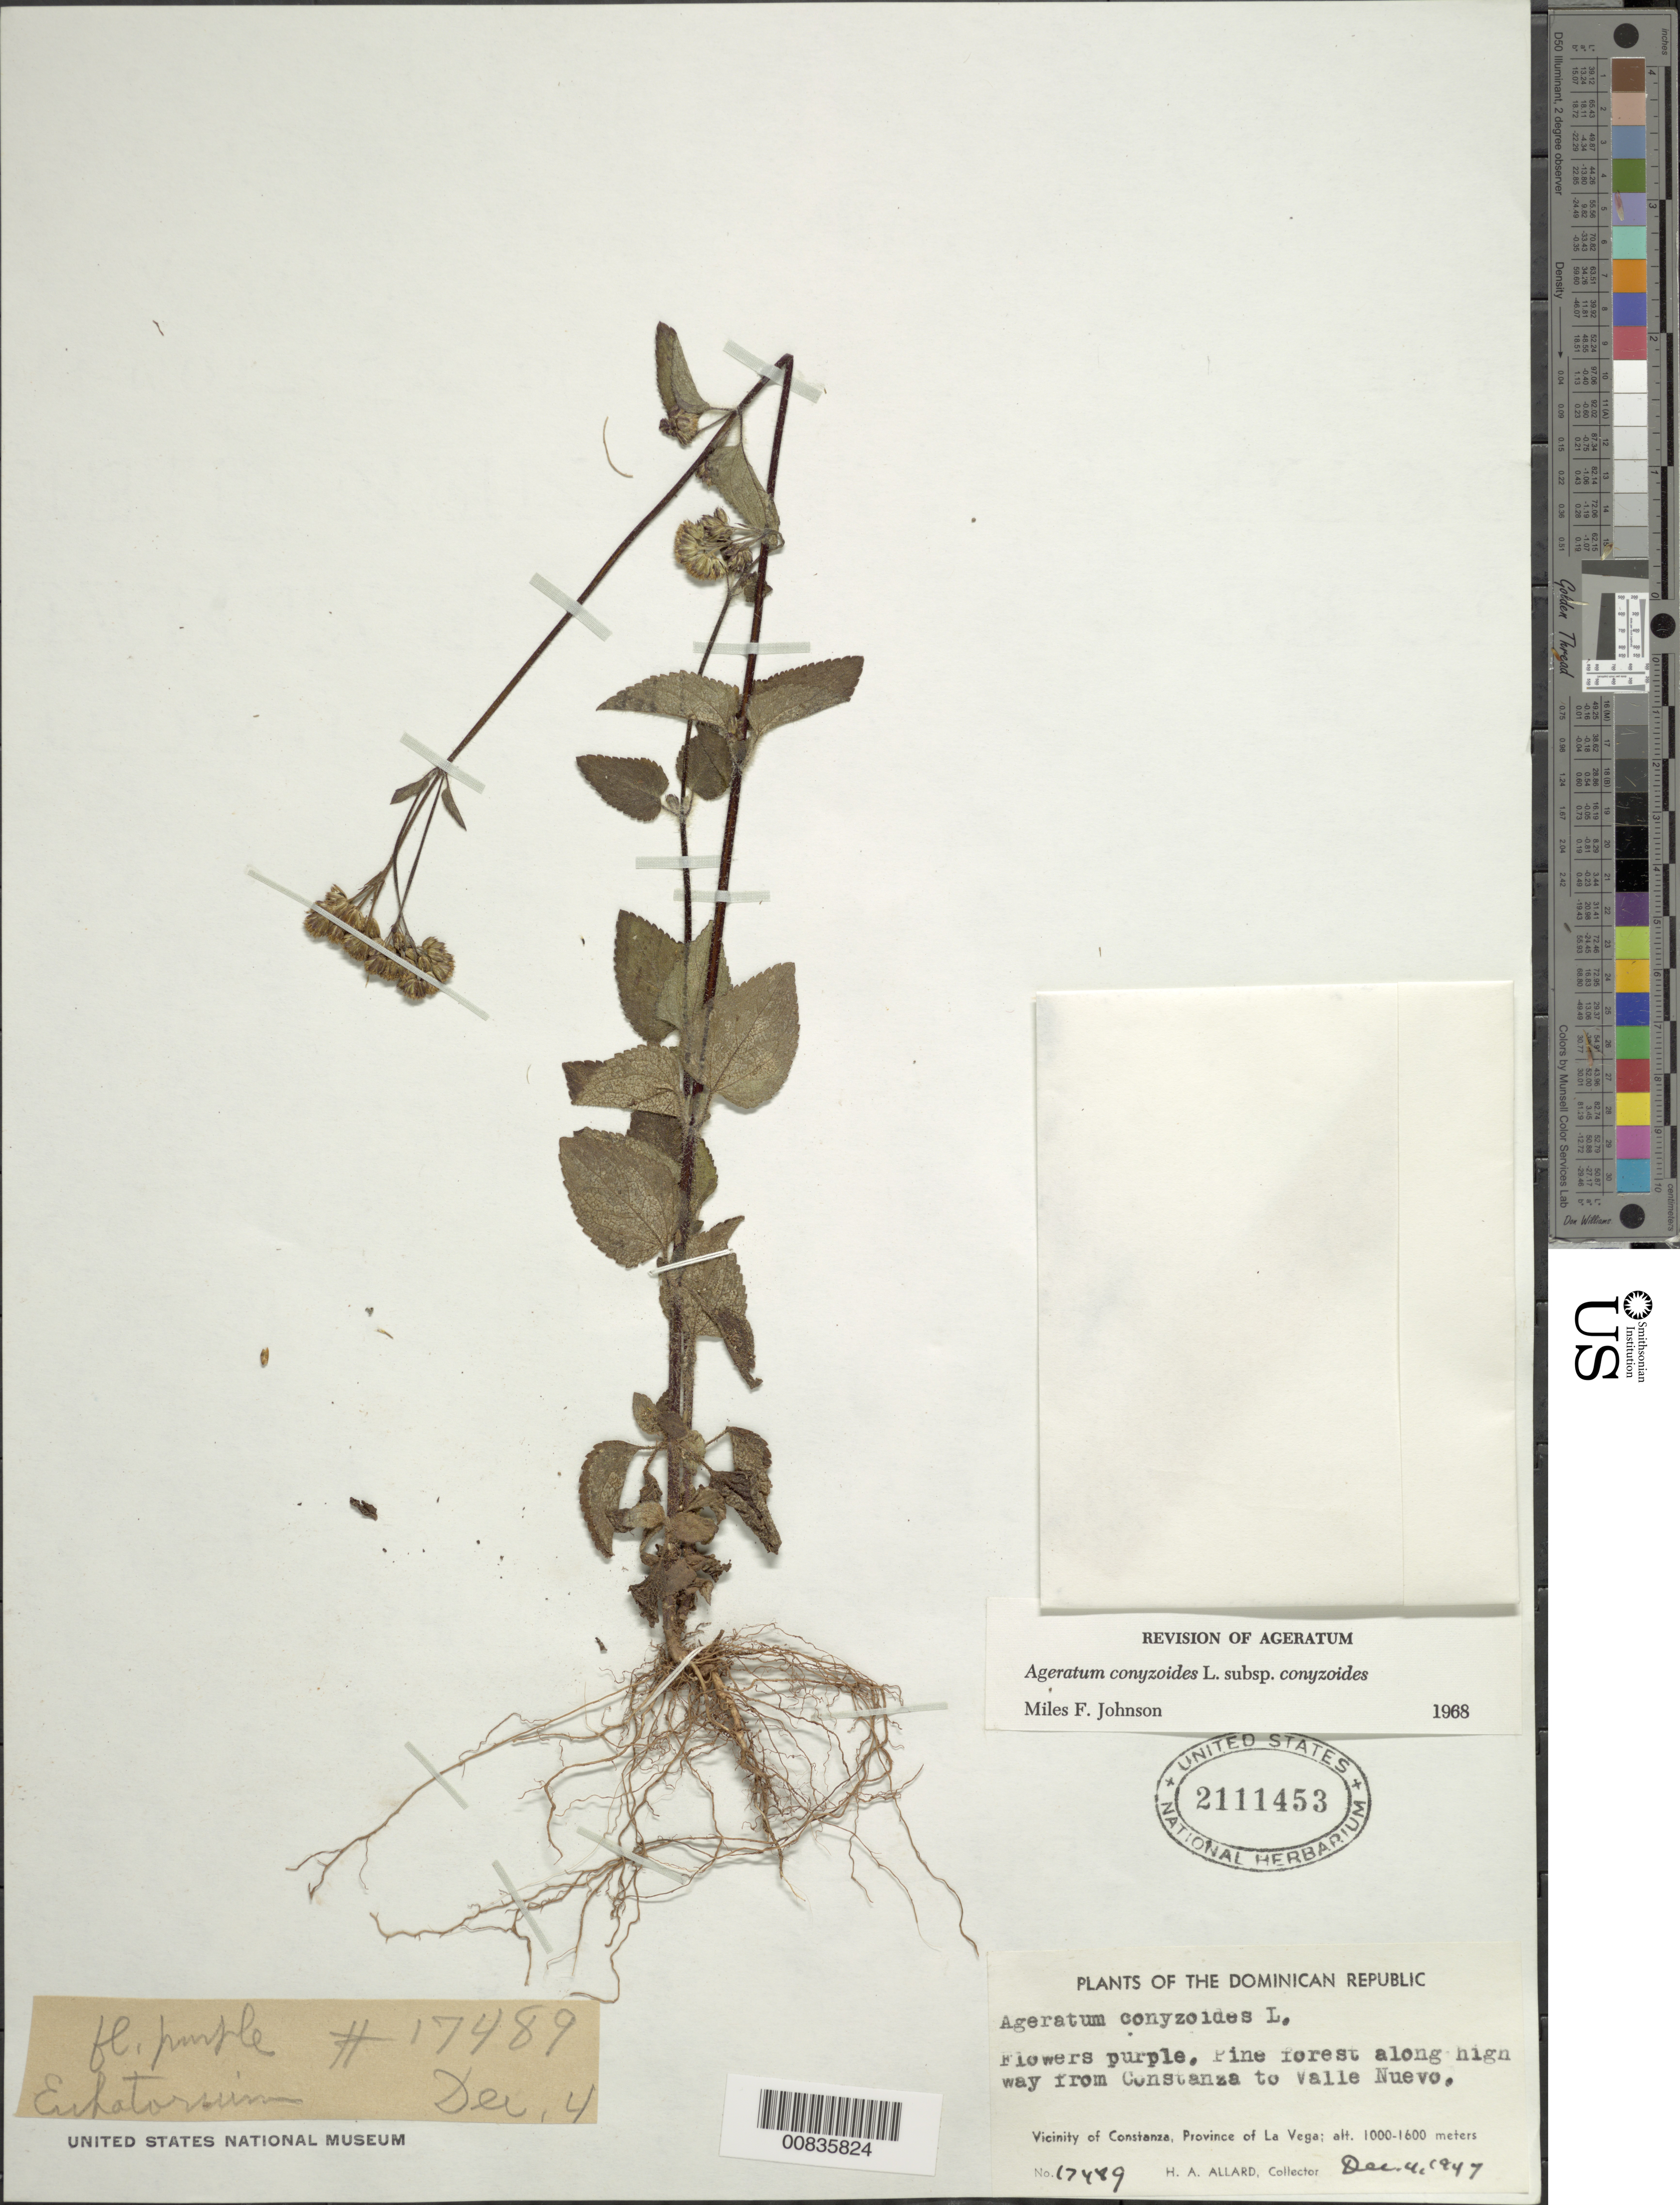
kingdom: Plantae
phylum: Tracheophyta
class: Magnoliopsida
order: Asterales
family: Asteraceae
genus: Ageratum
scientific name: Ageratum conyzoides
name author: L.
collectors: H. A. Allard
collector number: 17489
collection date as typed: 04 Dec 1947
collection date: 1947-12-04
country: Dominican Republic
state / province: La Vega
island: Hispaniola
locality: Vicinity of Constanza, along highway from Constanza to Valle Nuevo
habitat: Pine forest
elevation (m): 1000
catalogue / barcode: US 2111453